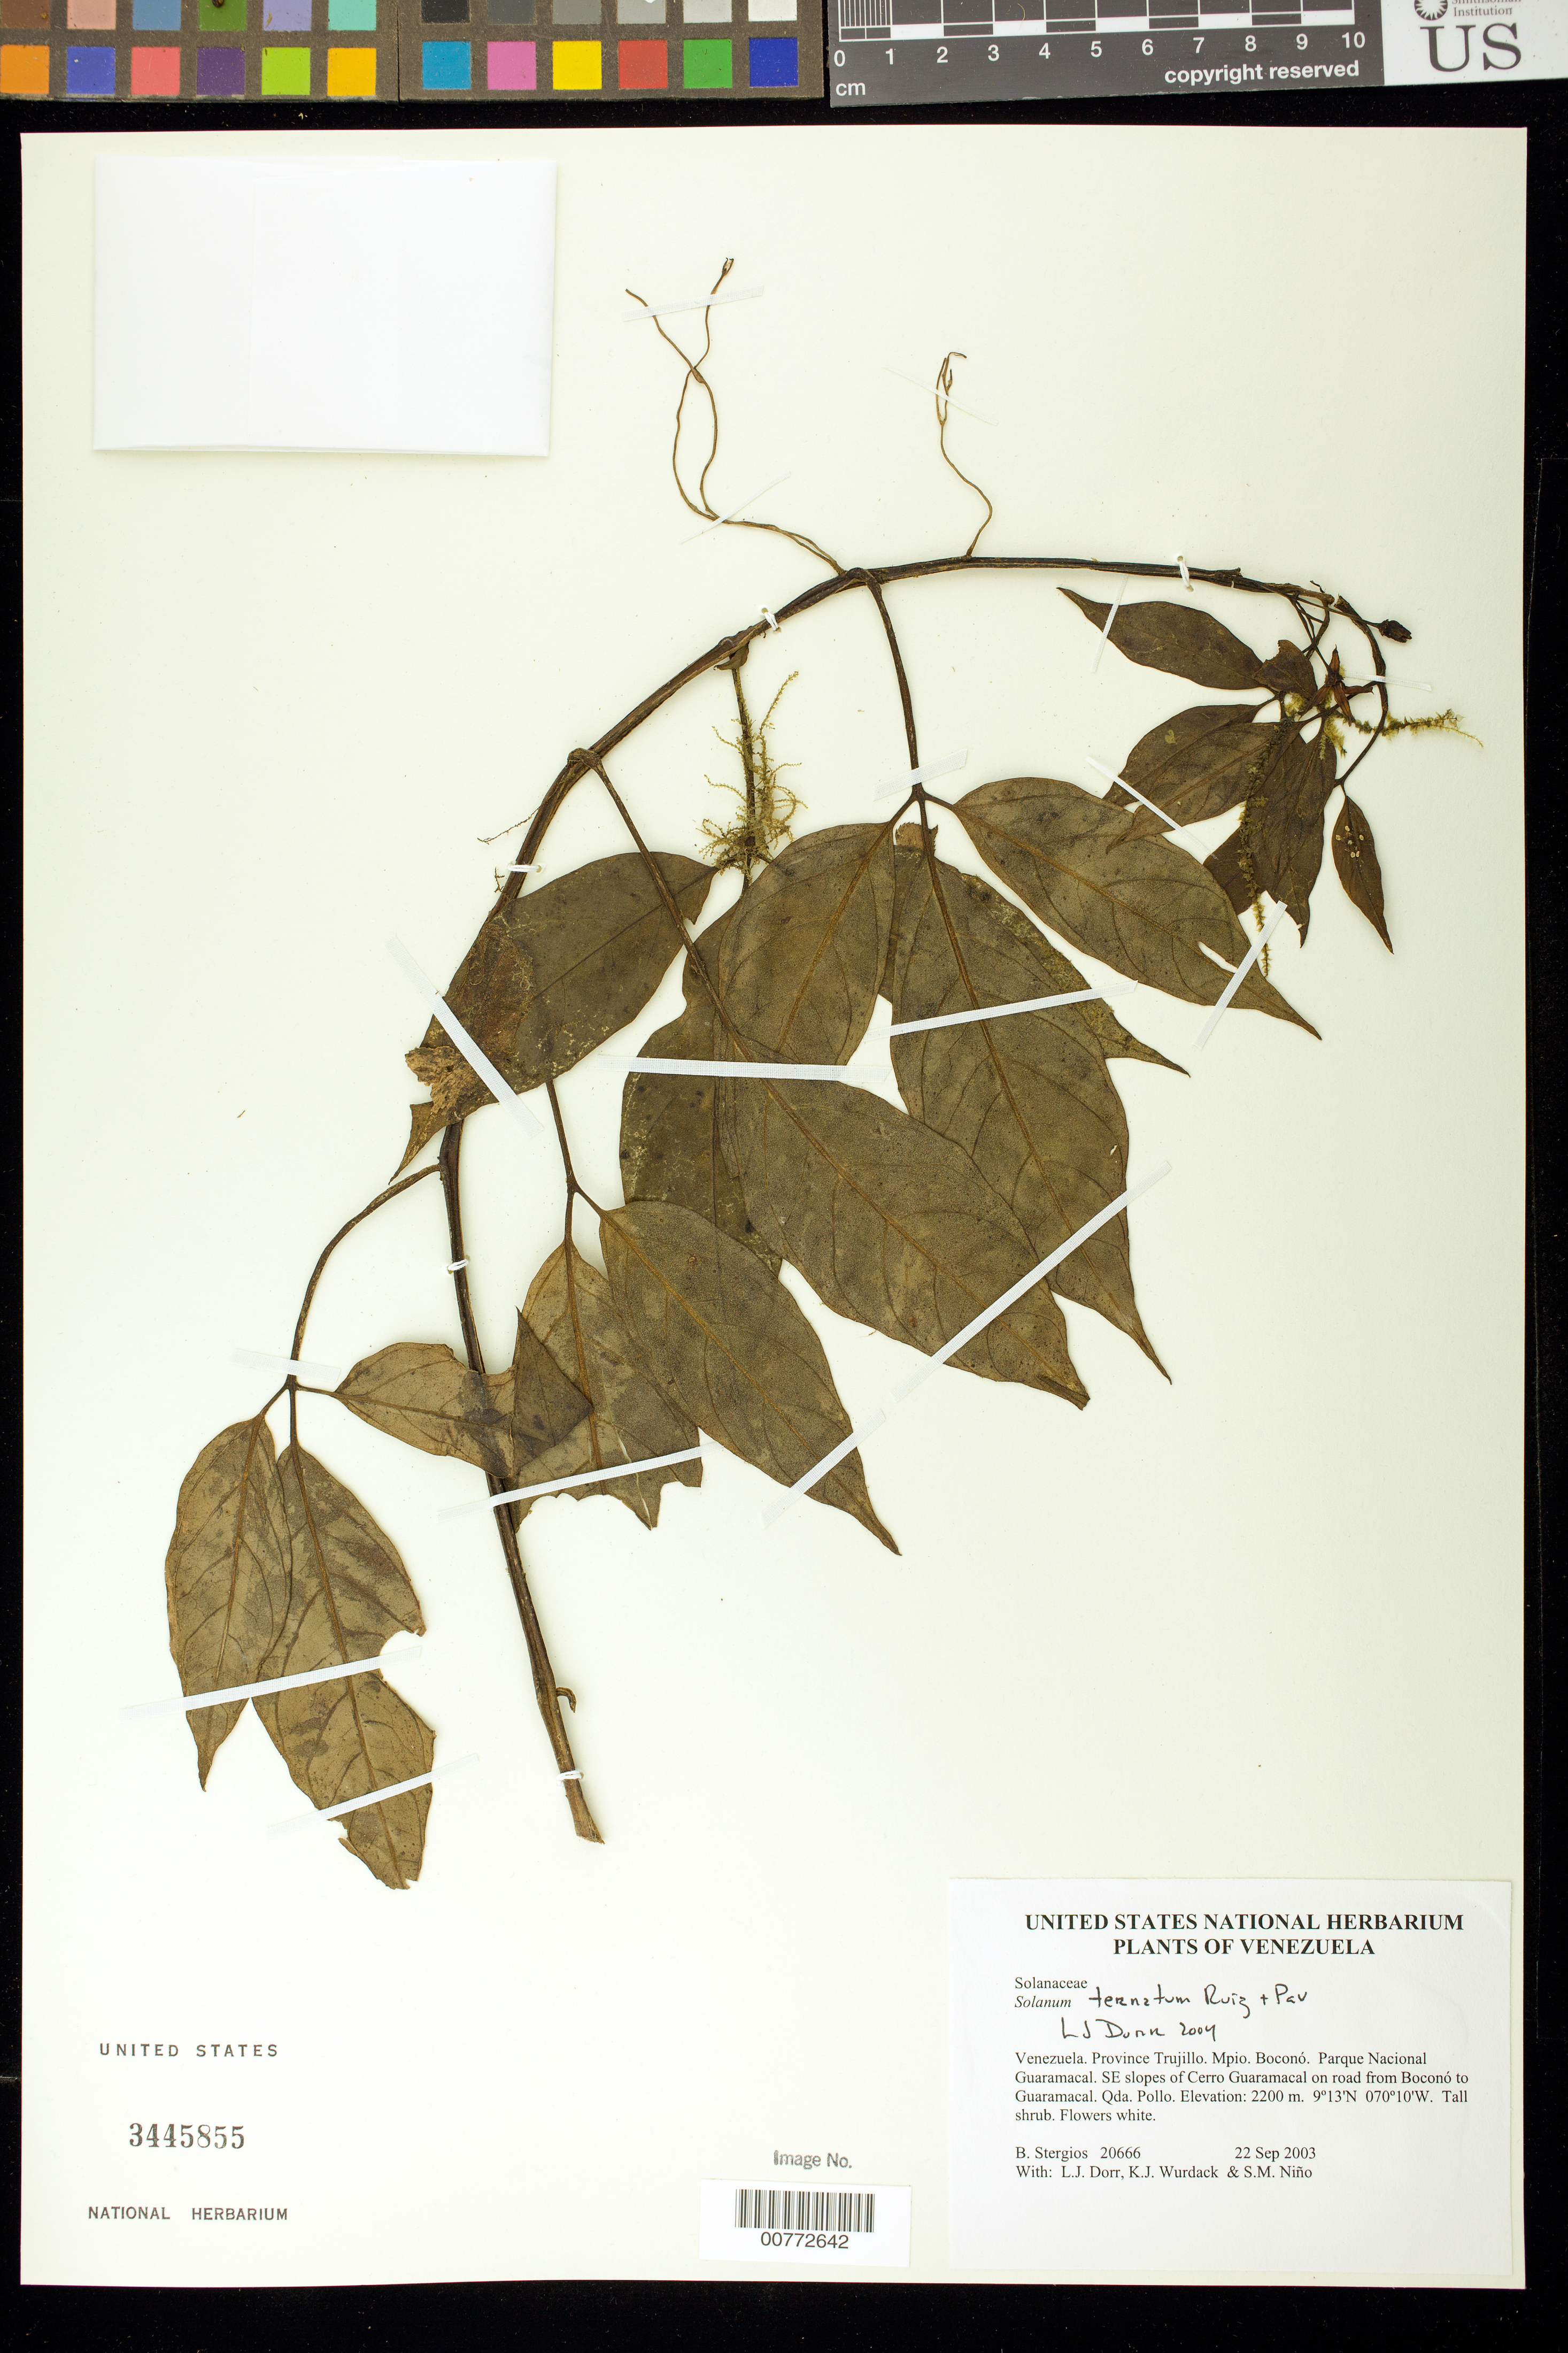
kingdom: Plantae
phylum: Tracheophyta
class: Magnoliopsida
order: Solanales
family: Solanaceae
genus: Solanum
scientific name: Solanum ternatum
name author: Ruiz & Pav.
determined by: Dorr, L. J., (BOT), Smithsonian Institution - National Museum of Natural History (UNITED STATES)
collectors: B. G. Stergios, L. J. Dorr, K. Wurdack & S. M. Niño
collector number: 20666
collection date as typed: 22 Sep 2003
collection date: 2003-09-22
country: Venezuela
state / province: Trujillo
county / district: Boconó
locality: Parque Nacional Guaramacal. SE slopes of Cerro Guaramacal on road from Boconó to Guaramacal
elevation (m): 2200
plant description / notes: PORT, US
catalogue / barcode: US 3445855